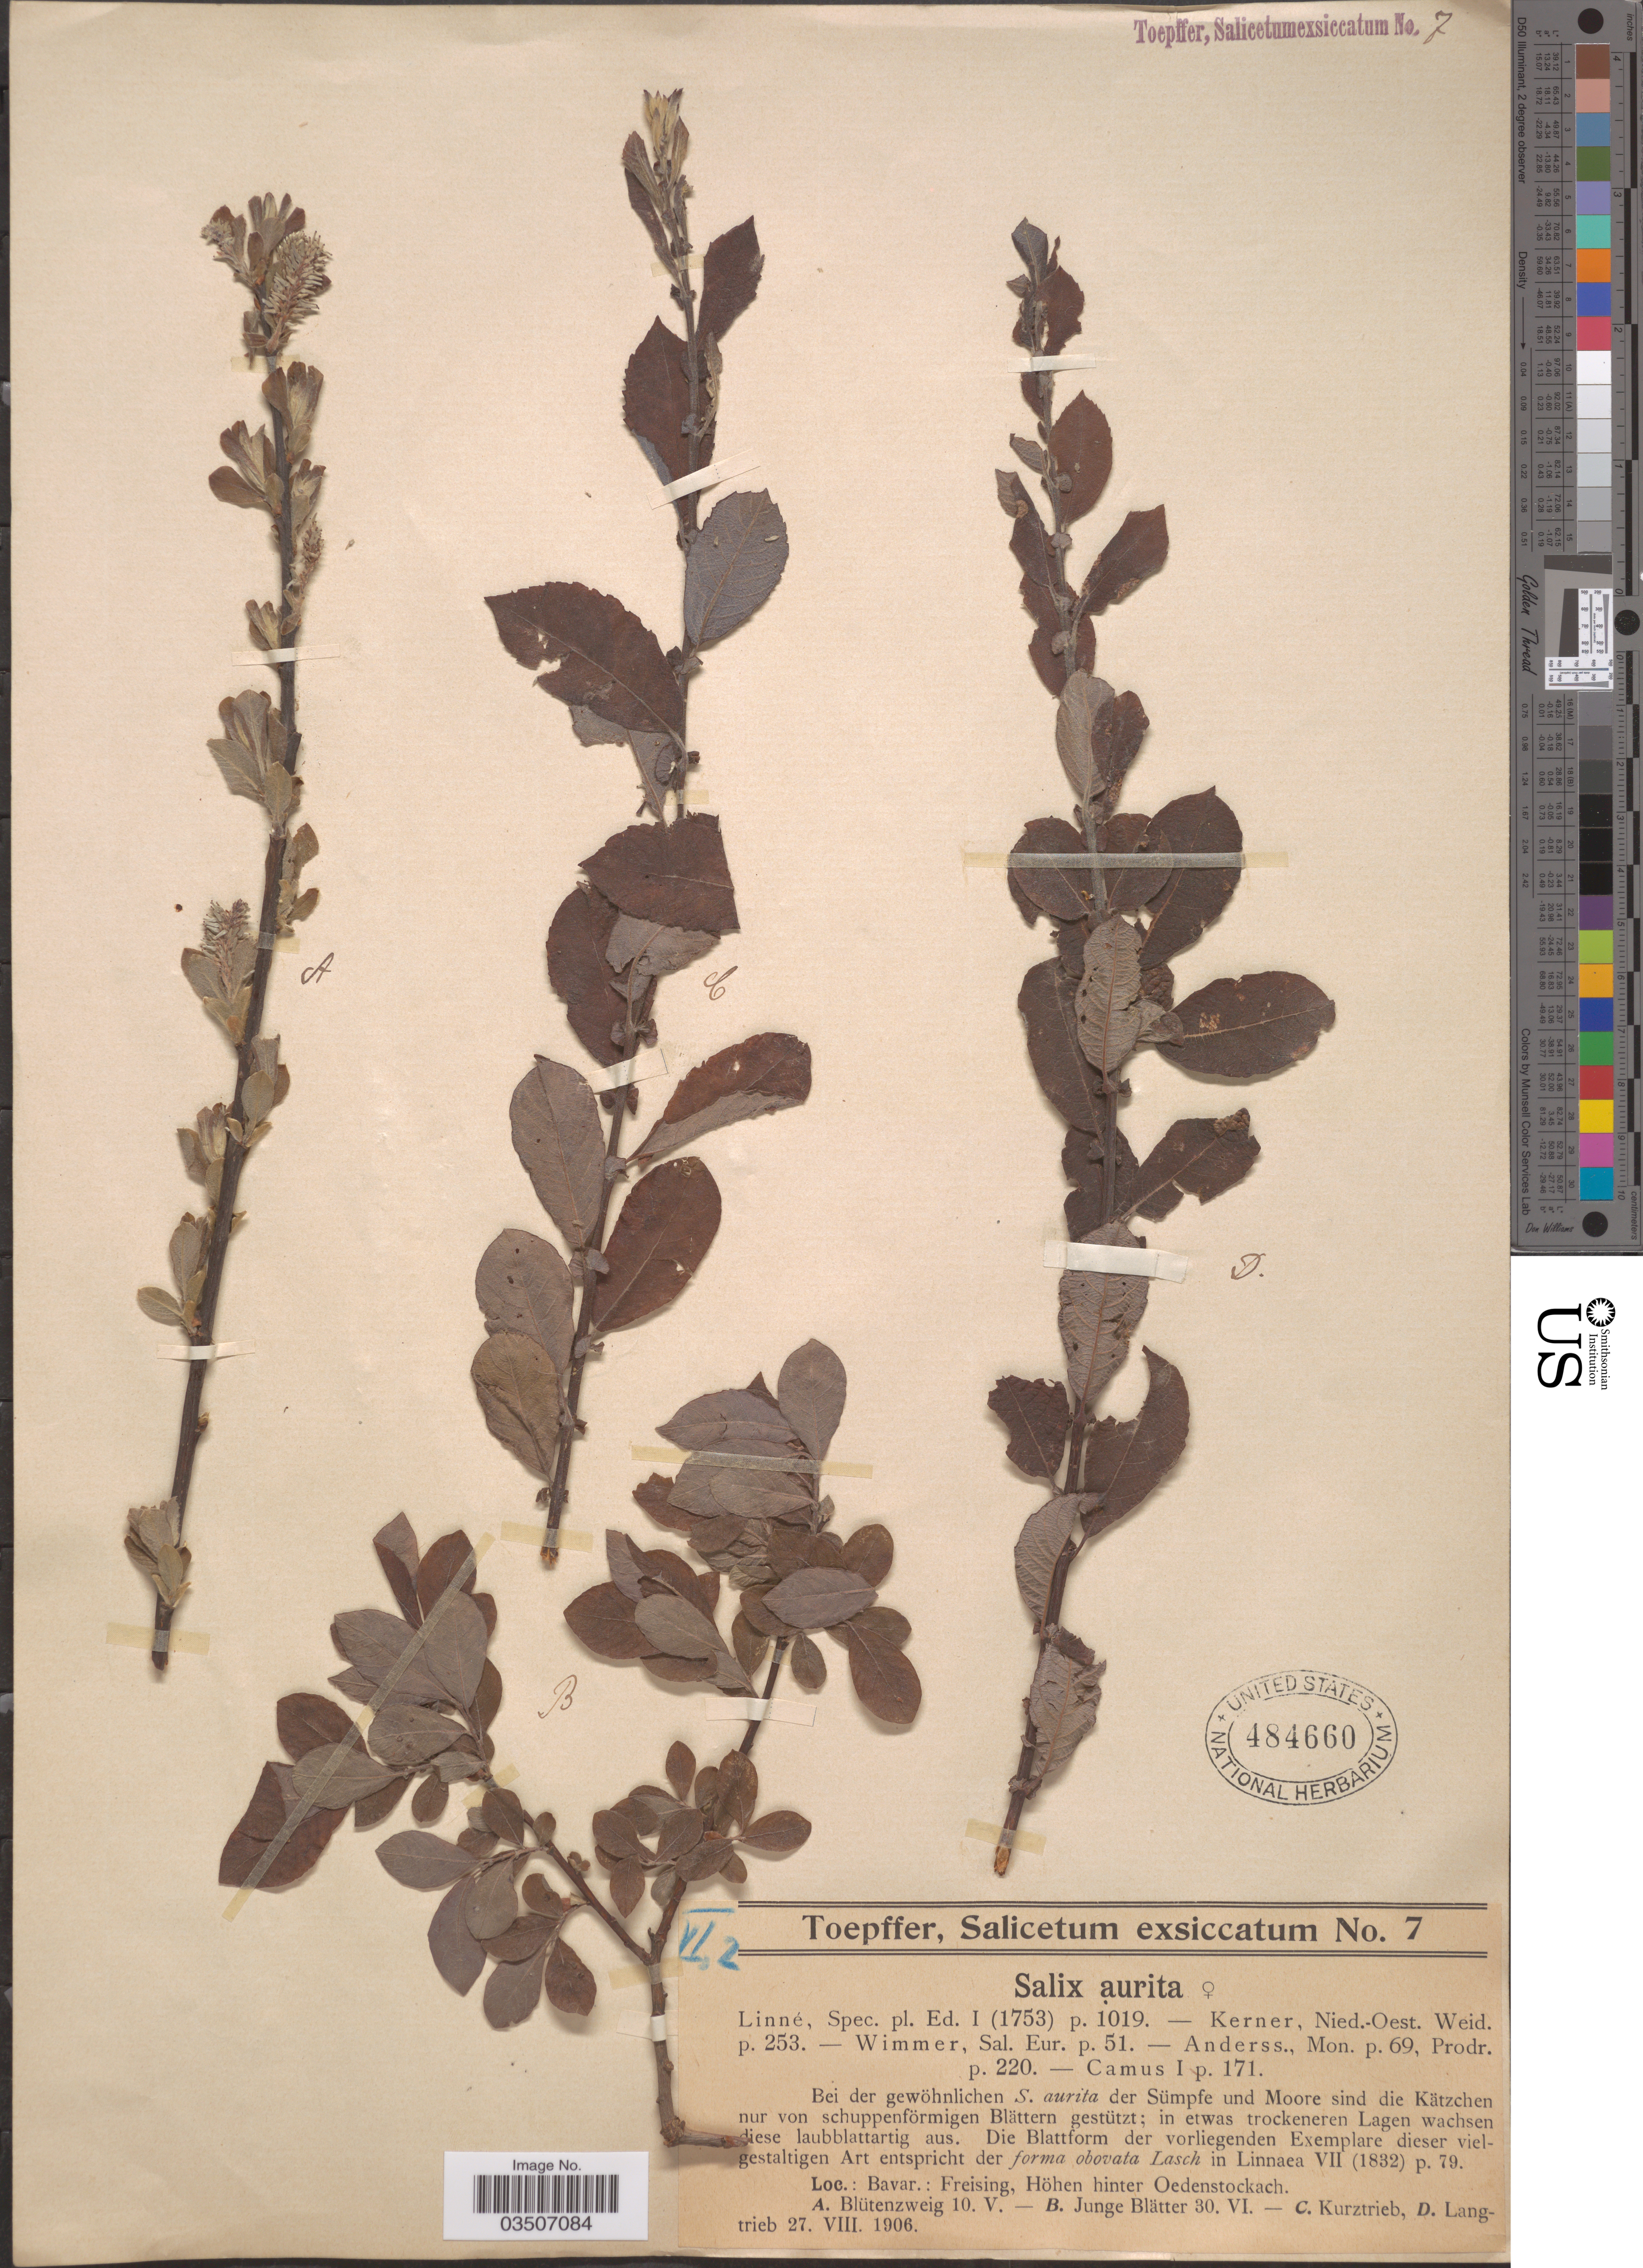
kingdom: Plantae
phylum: Tracheophyta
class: Magnoliopsida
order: Malpighiales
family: Salicaceae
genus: Salix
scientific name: Salix atrocinerea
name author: Brot.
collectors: A. Toepffer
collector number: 7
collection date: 1906-05-10/1906-08-27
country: Germany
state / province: Bayern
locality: Bavar.: Freising, Höhen hinter Oedenstockach.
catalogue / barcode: US 484660